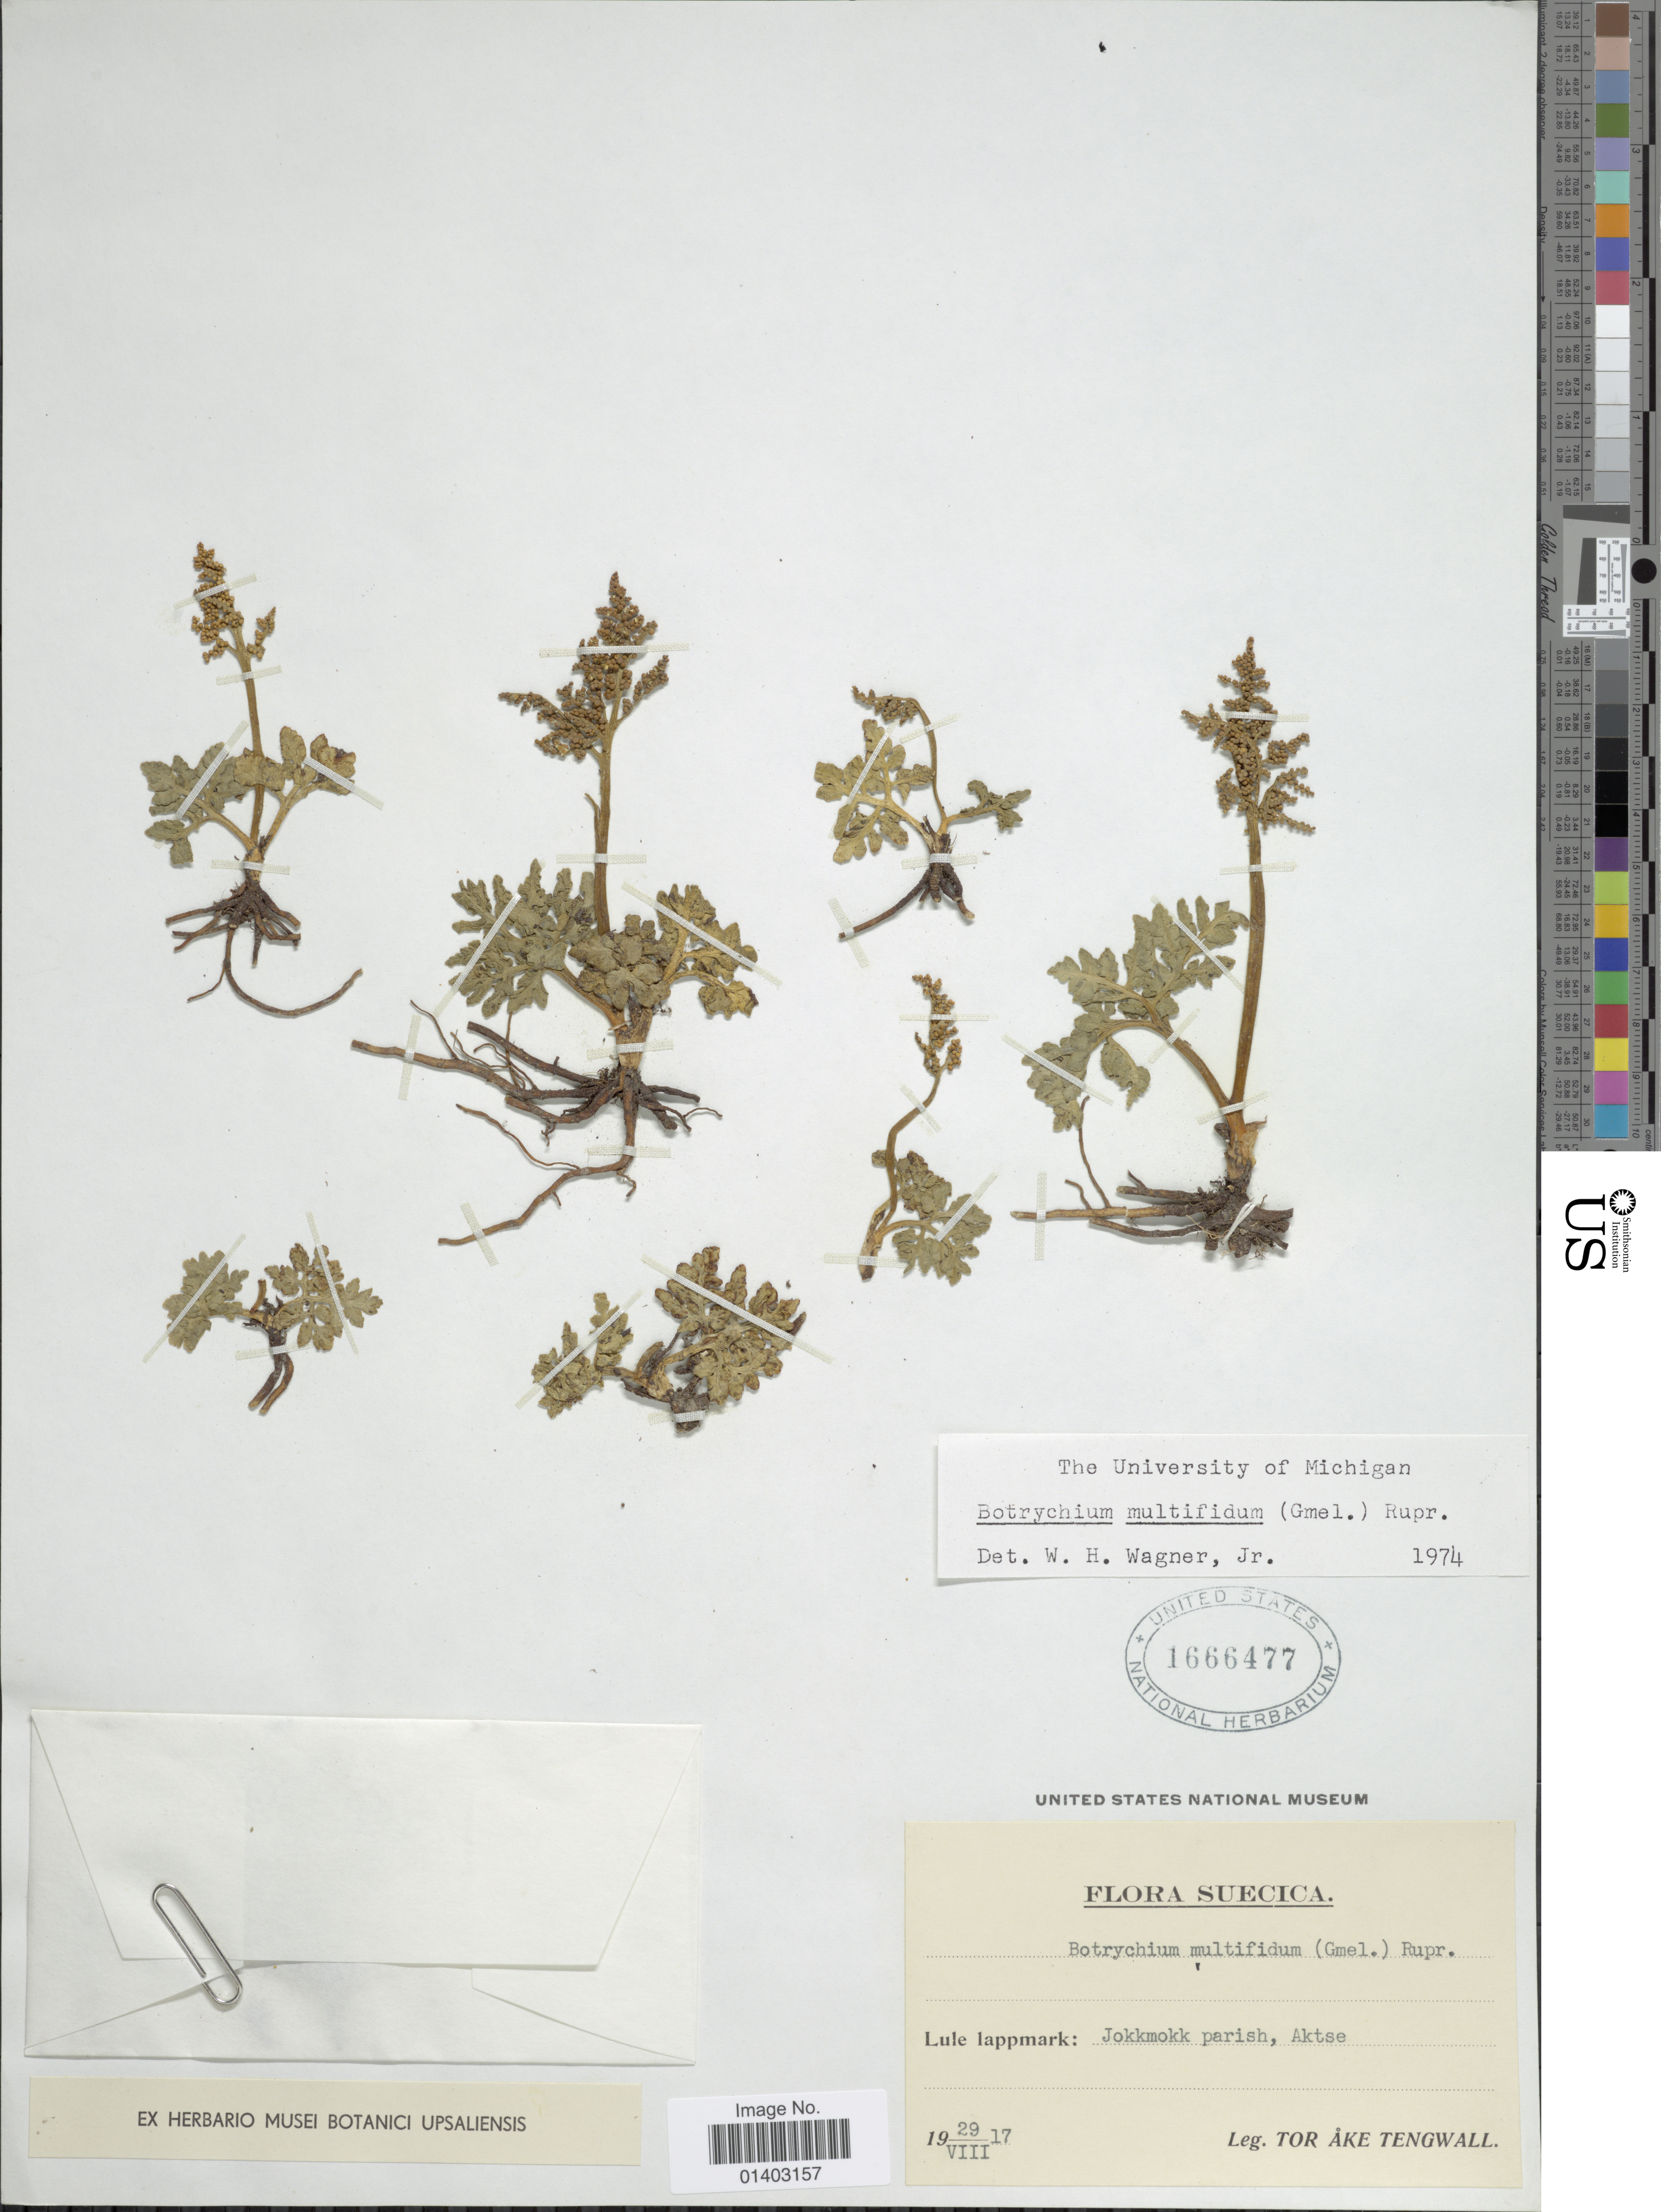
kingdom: Plantae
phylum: Tracheophyta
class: Polypodiopsida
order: Ophioglossales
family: Ophioglossaceae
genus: Botrychium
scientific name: Botrychium multifidum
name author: (J.F. Gmel.) Rupr.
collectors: T. Tengwall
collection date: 1917-08-29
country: Sweden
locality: Lule lappmark: Jokkmokk parish, Aktse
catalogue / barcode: US 1666477